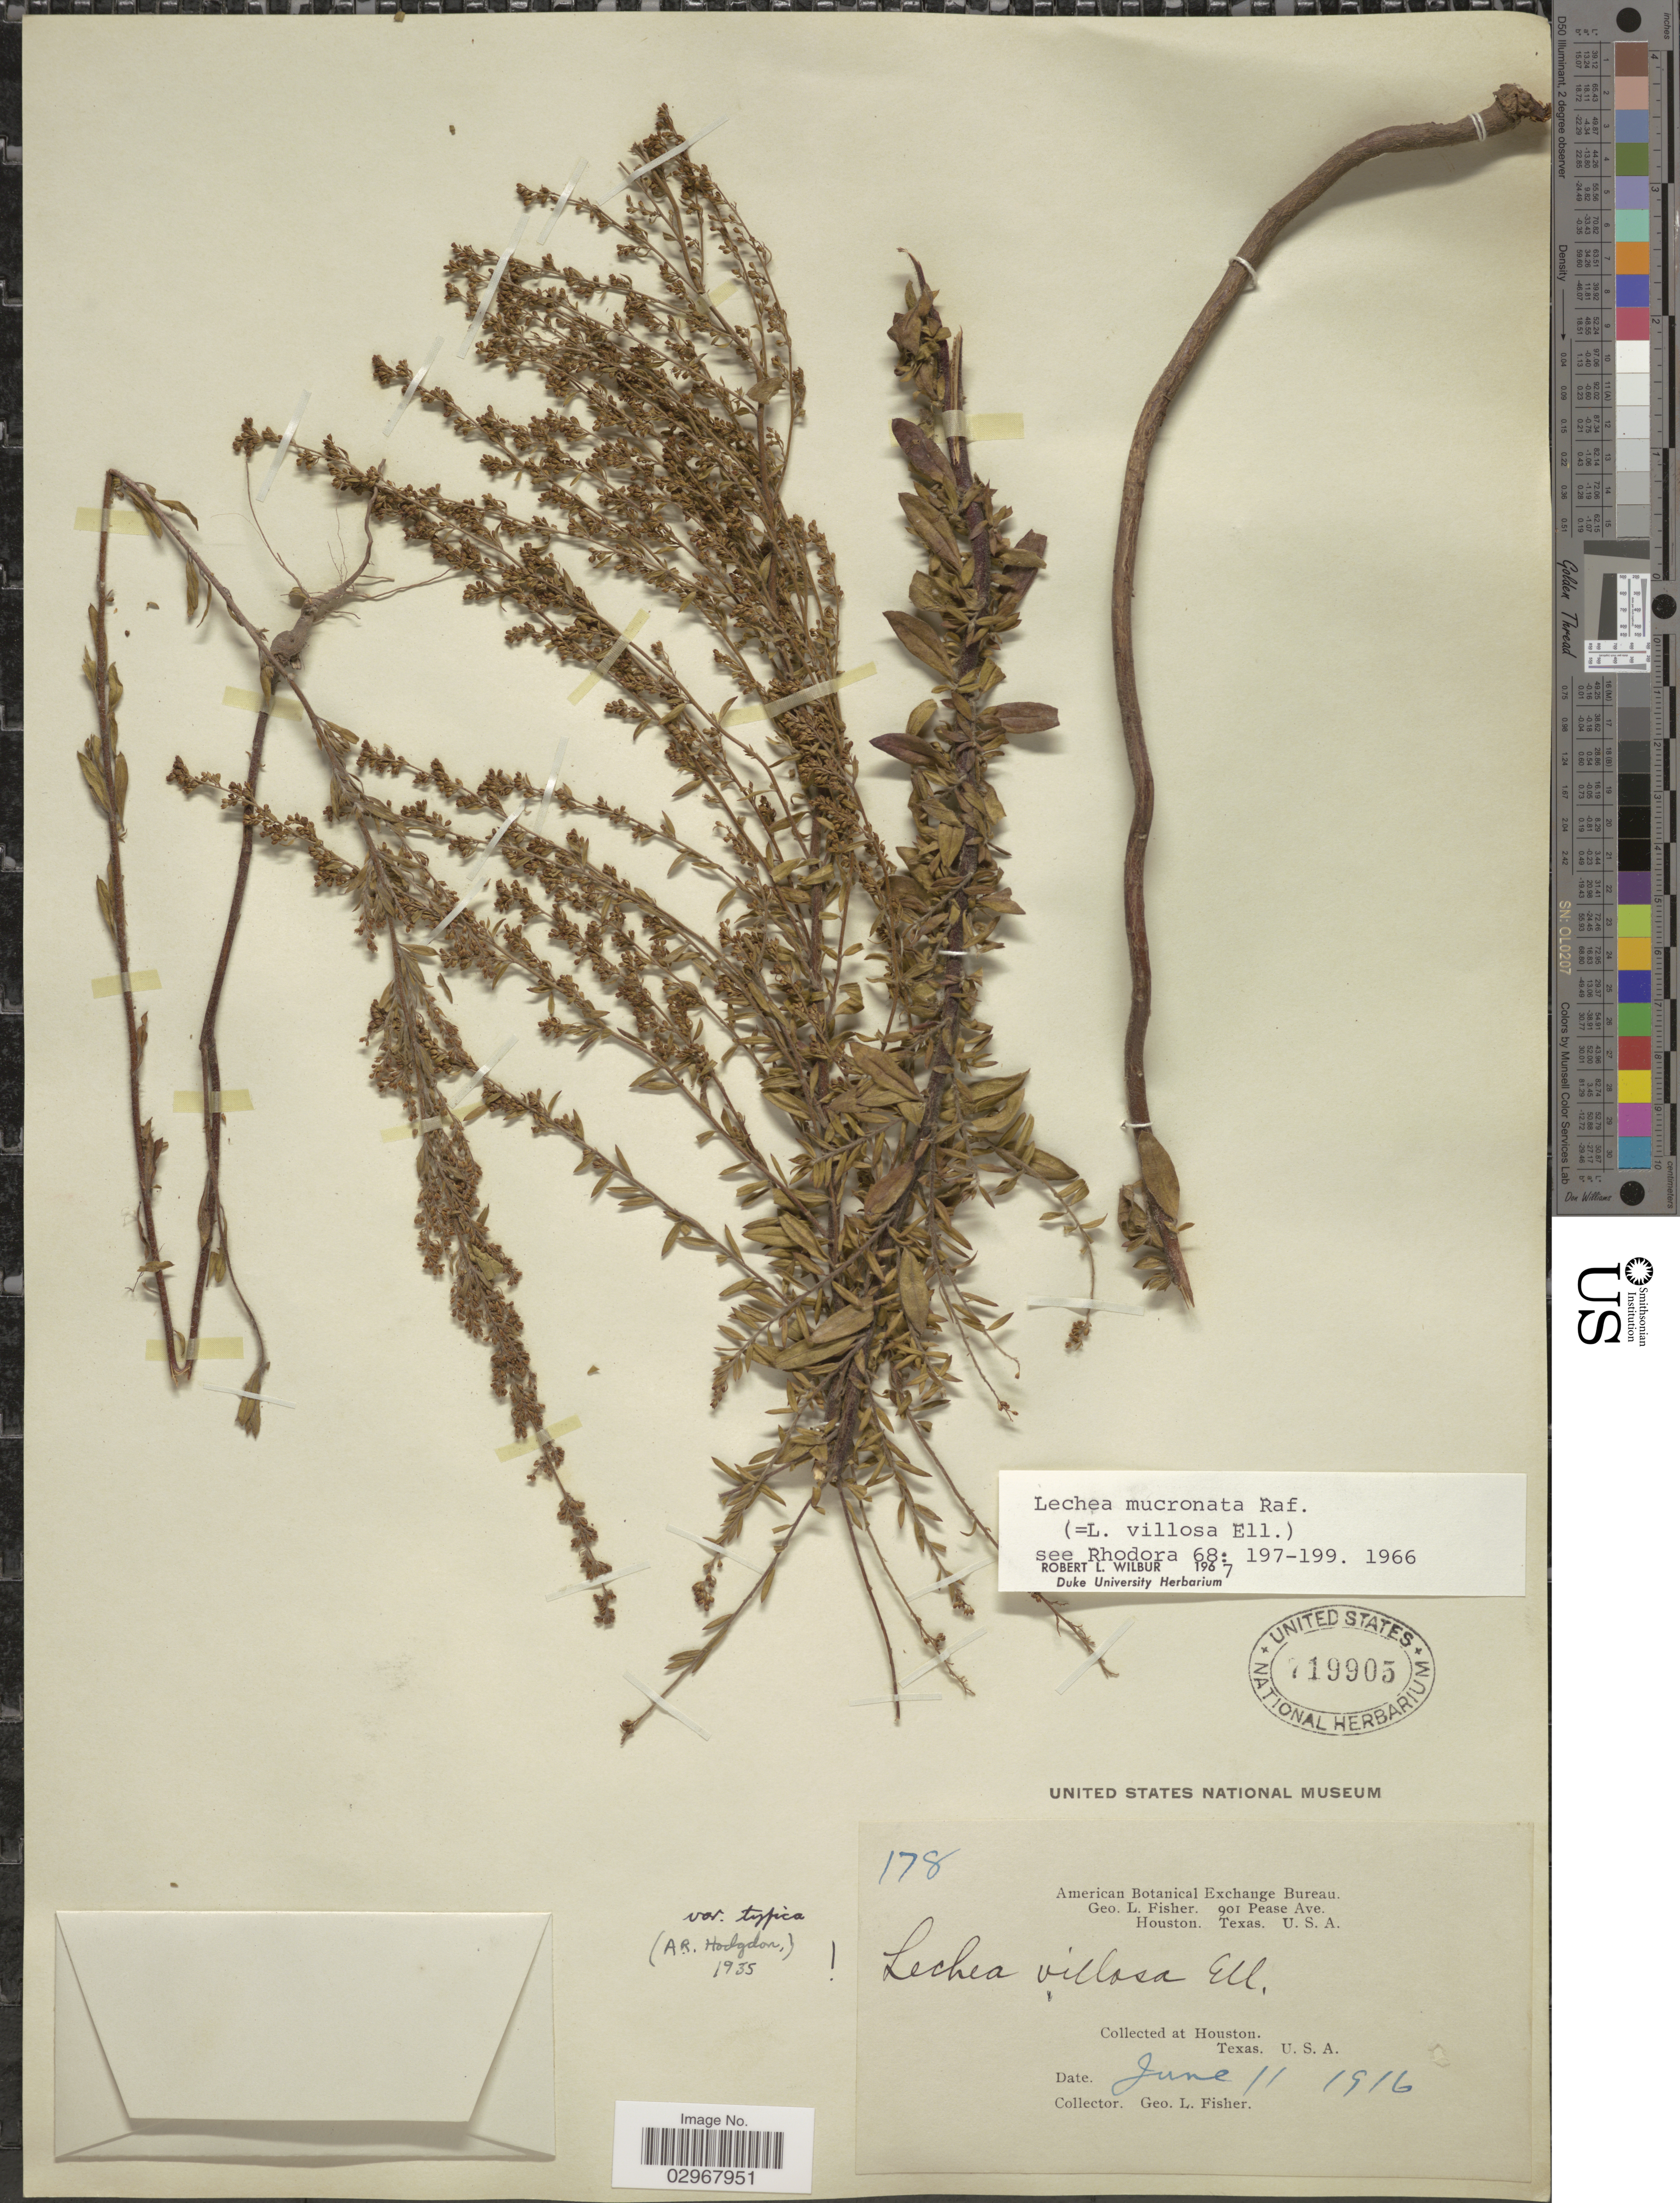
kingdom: Plantae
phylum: Tracheophyta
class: Magnoliopsida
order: Malvales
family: Cistaceae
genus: Lechea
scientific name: Lechea mucronata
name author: Raf.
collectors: G. L. Fisher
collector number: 178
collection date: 1916-06-11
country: United States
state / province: Texas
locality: Houston.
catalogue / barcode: US 719905